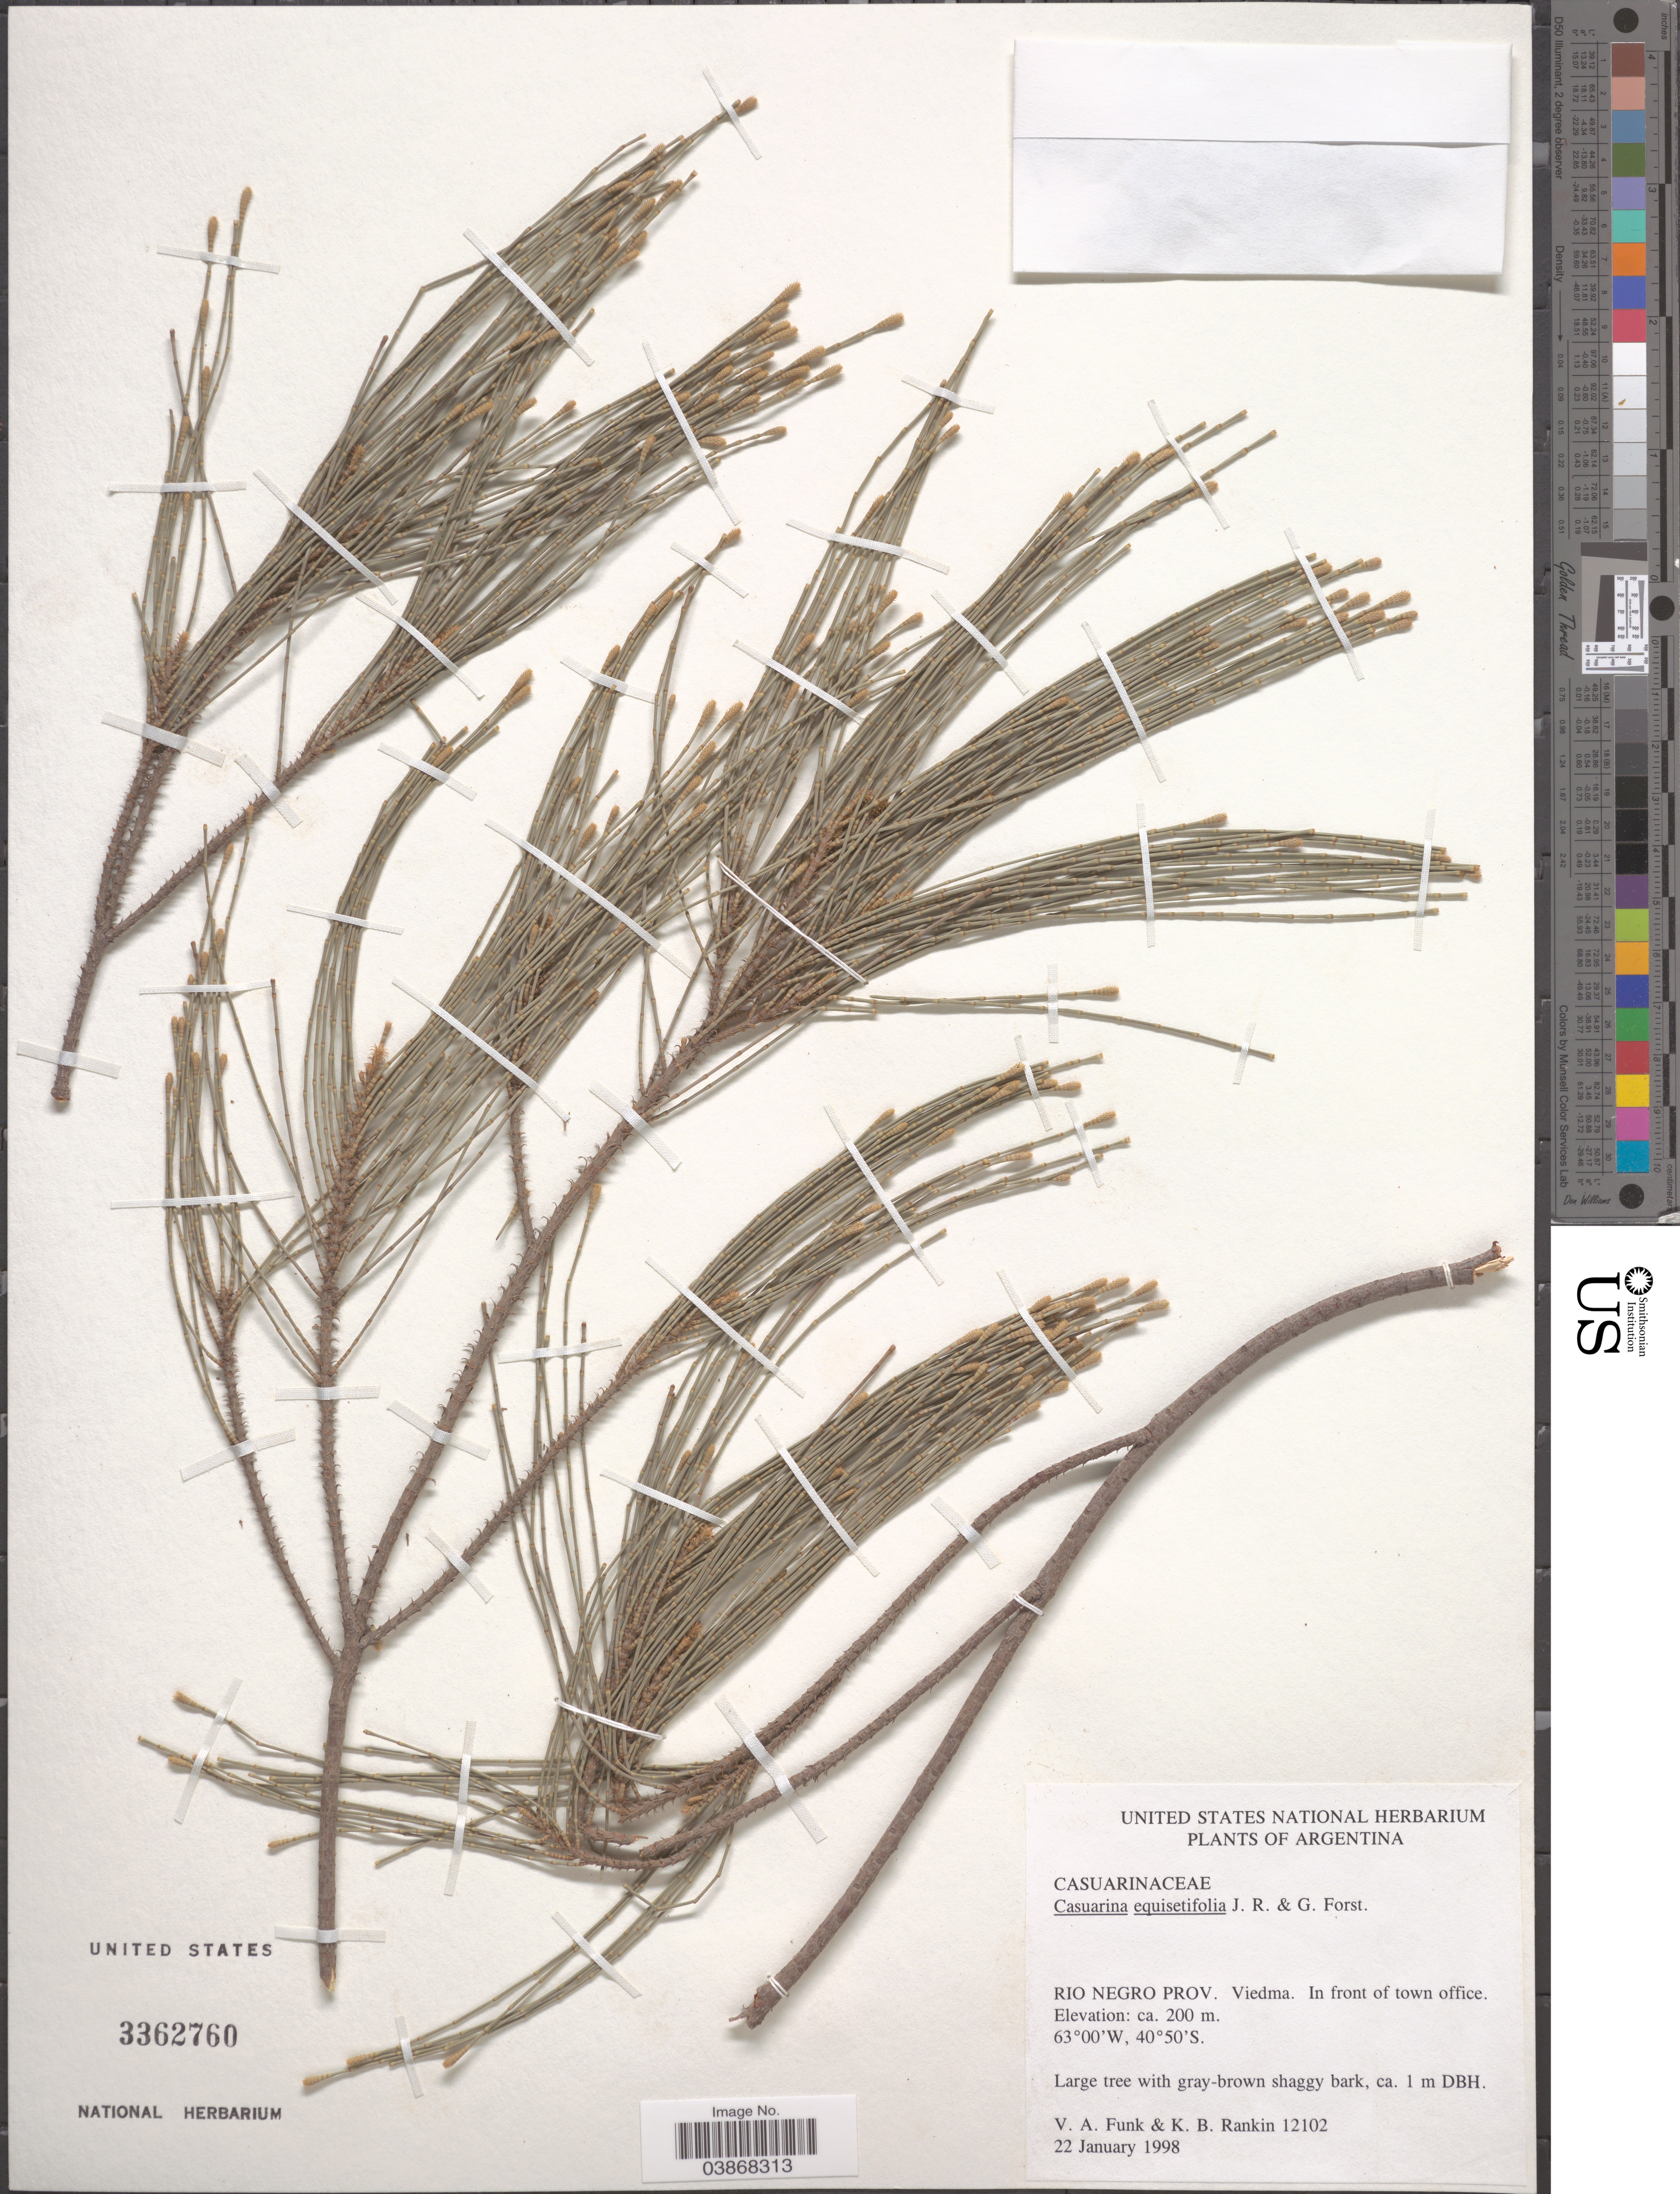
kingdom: Plantae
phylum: Tracheophyta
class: Magnoliopsida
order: Fagales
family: Casuarinaceae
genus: Casuarina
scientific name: Casuarina equisetifolia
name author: L.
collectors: V. Funk & K. B. Rankin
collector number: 12102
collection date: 1998-01-22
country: Argentina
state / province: Rio Negro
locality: Viedma. In front of town office.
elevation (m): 200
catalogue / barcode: US 3362760